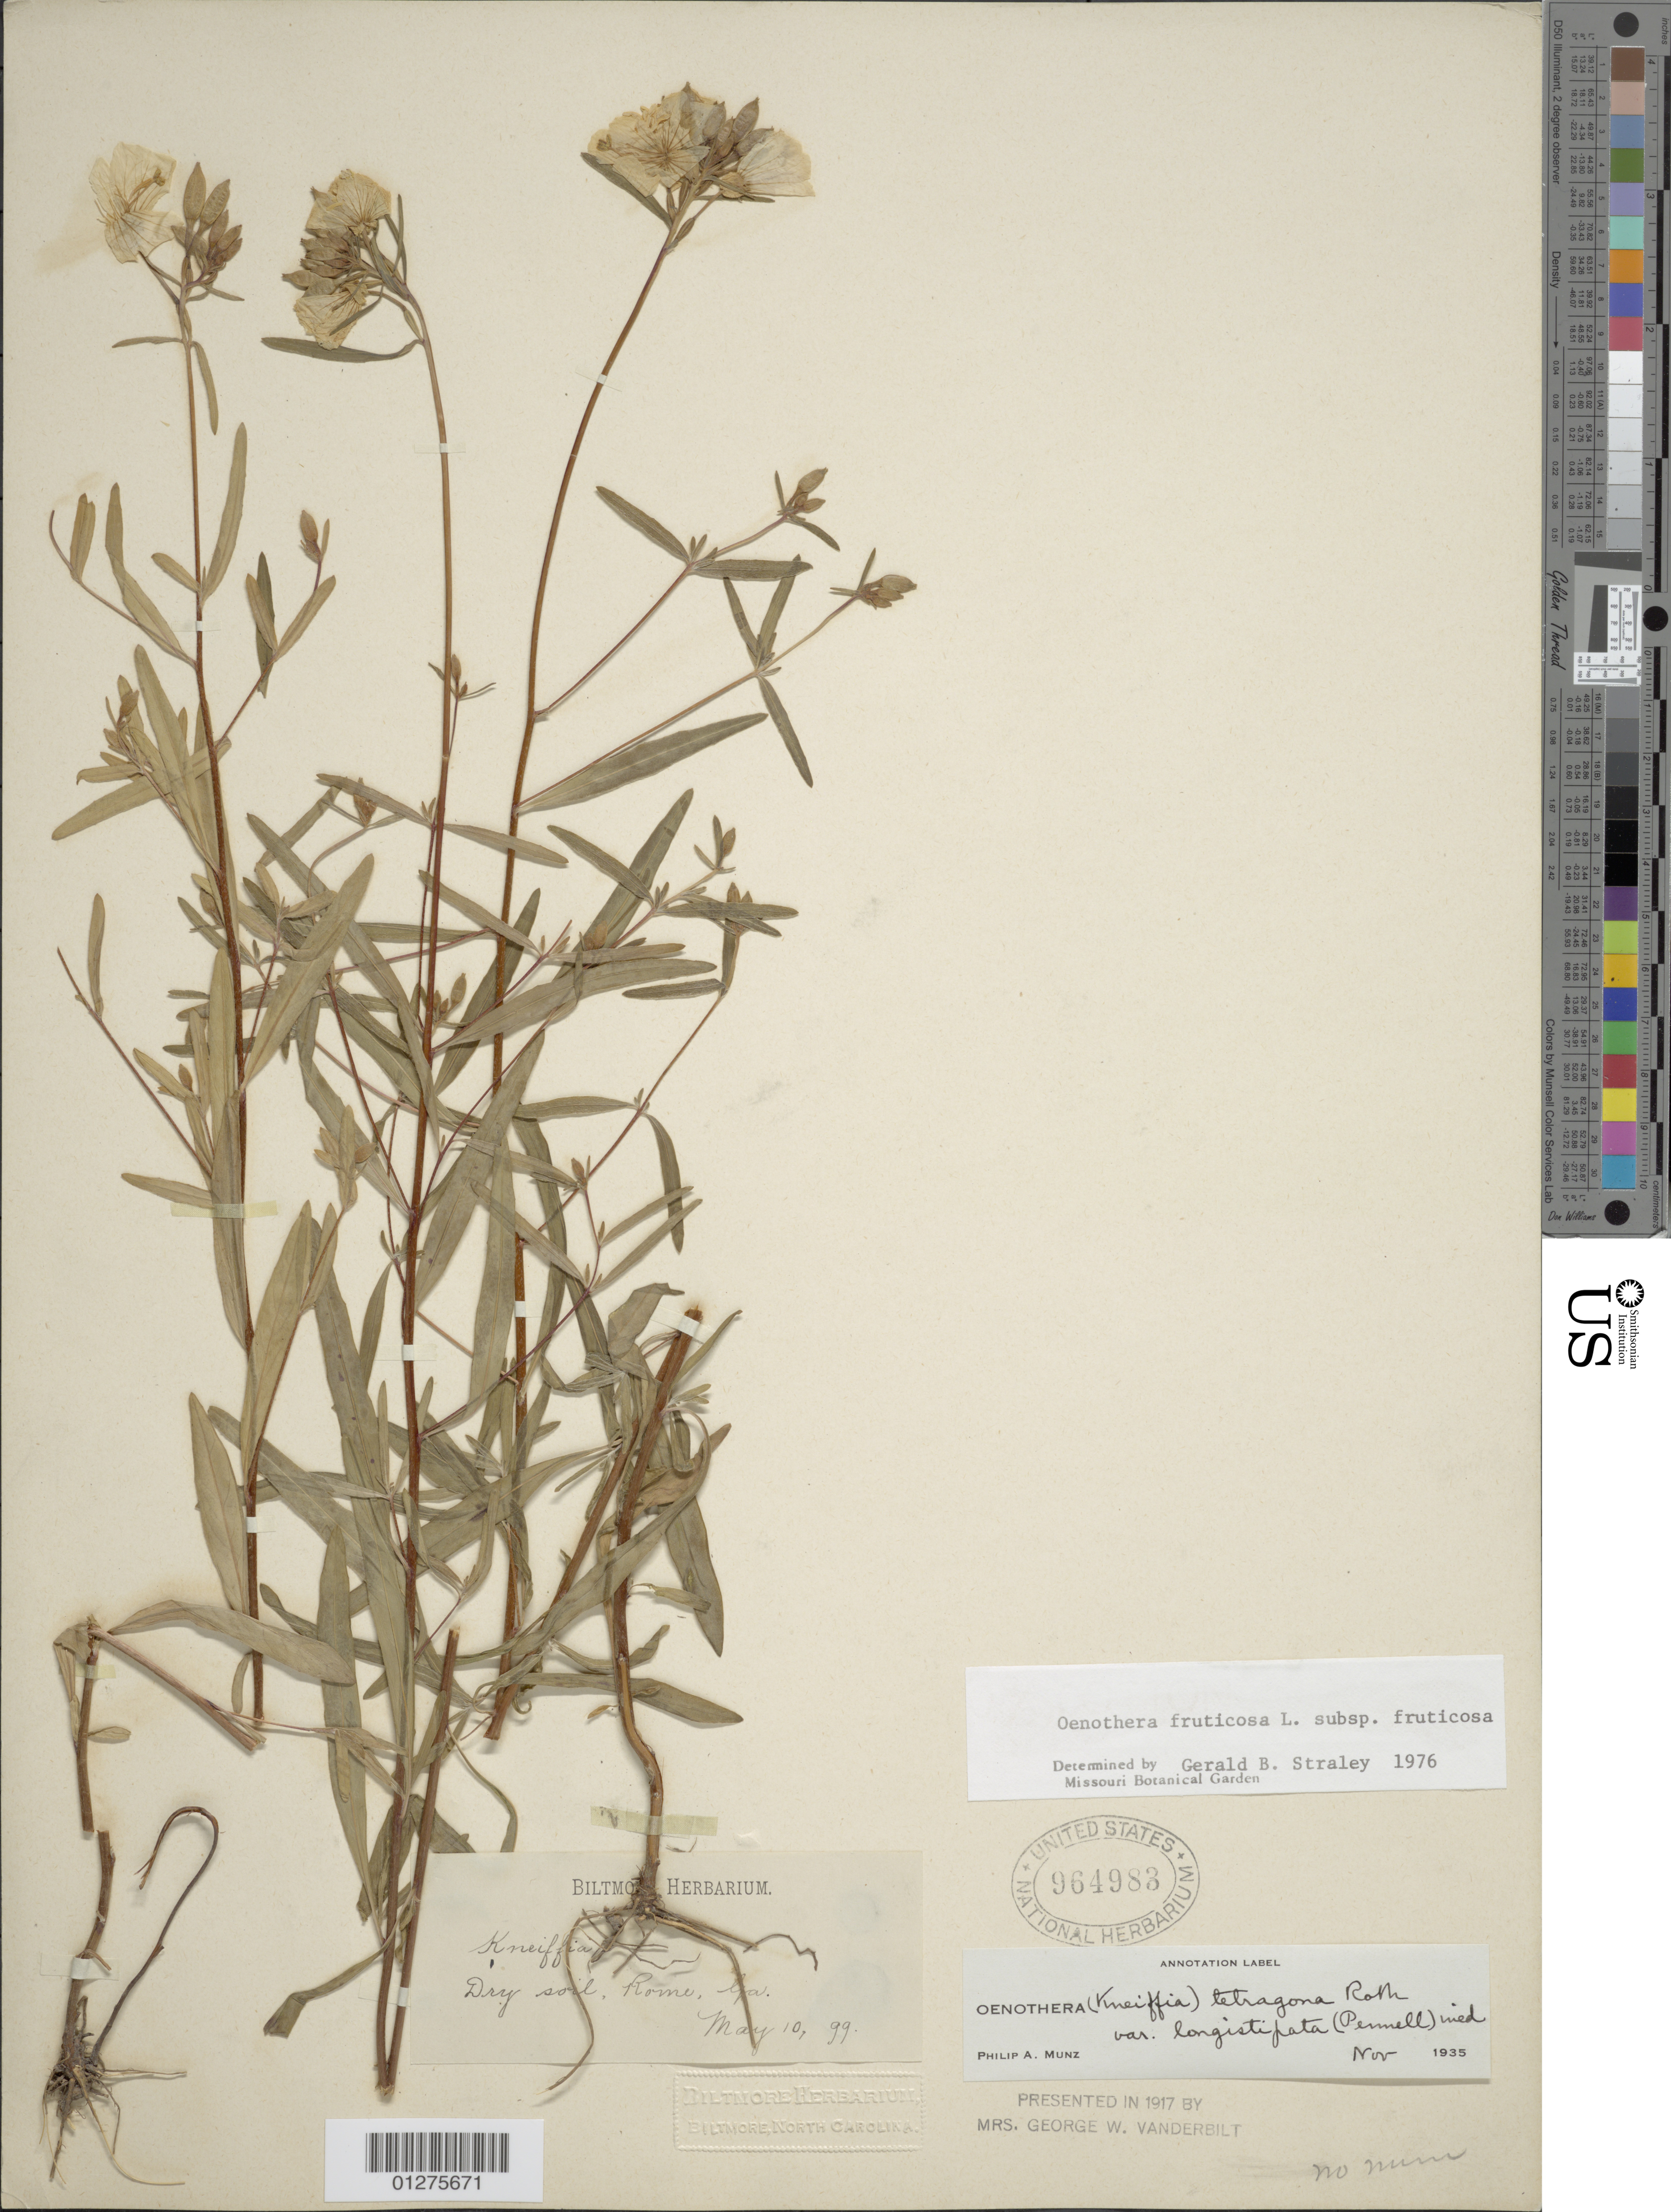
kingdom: Plantae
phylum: Tracheophyta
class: Magnoliopsida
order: Myrtales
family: Onagraceae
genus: Oenothera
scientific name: Oenothera fruticosa subsp. fruticosa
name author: L.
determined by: Straley, G. B.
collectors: ex herb. Biltmore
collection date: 1899-05-10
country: United States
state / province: Georgia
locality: Rome.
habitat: Dry soil.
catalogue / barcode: US 964983